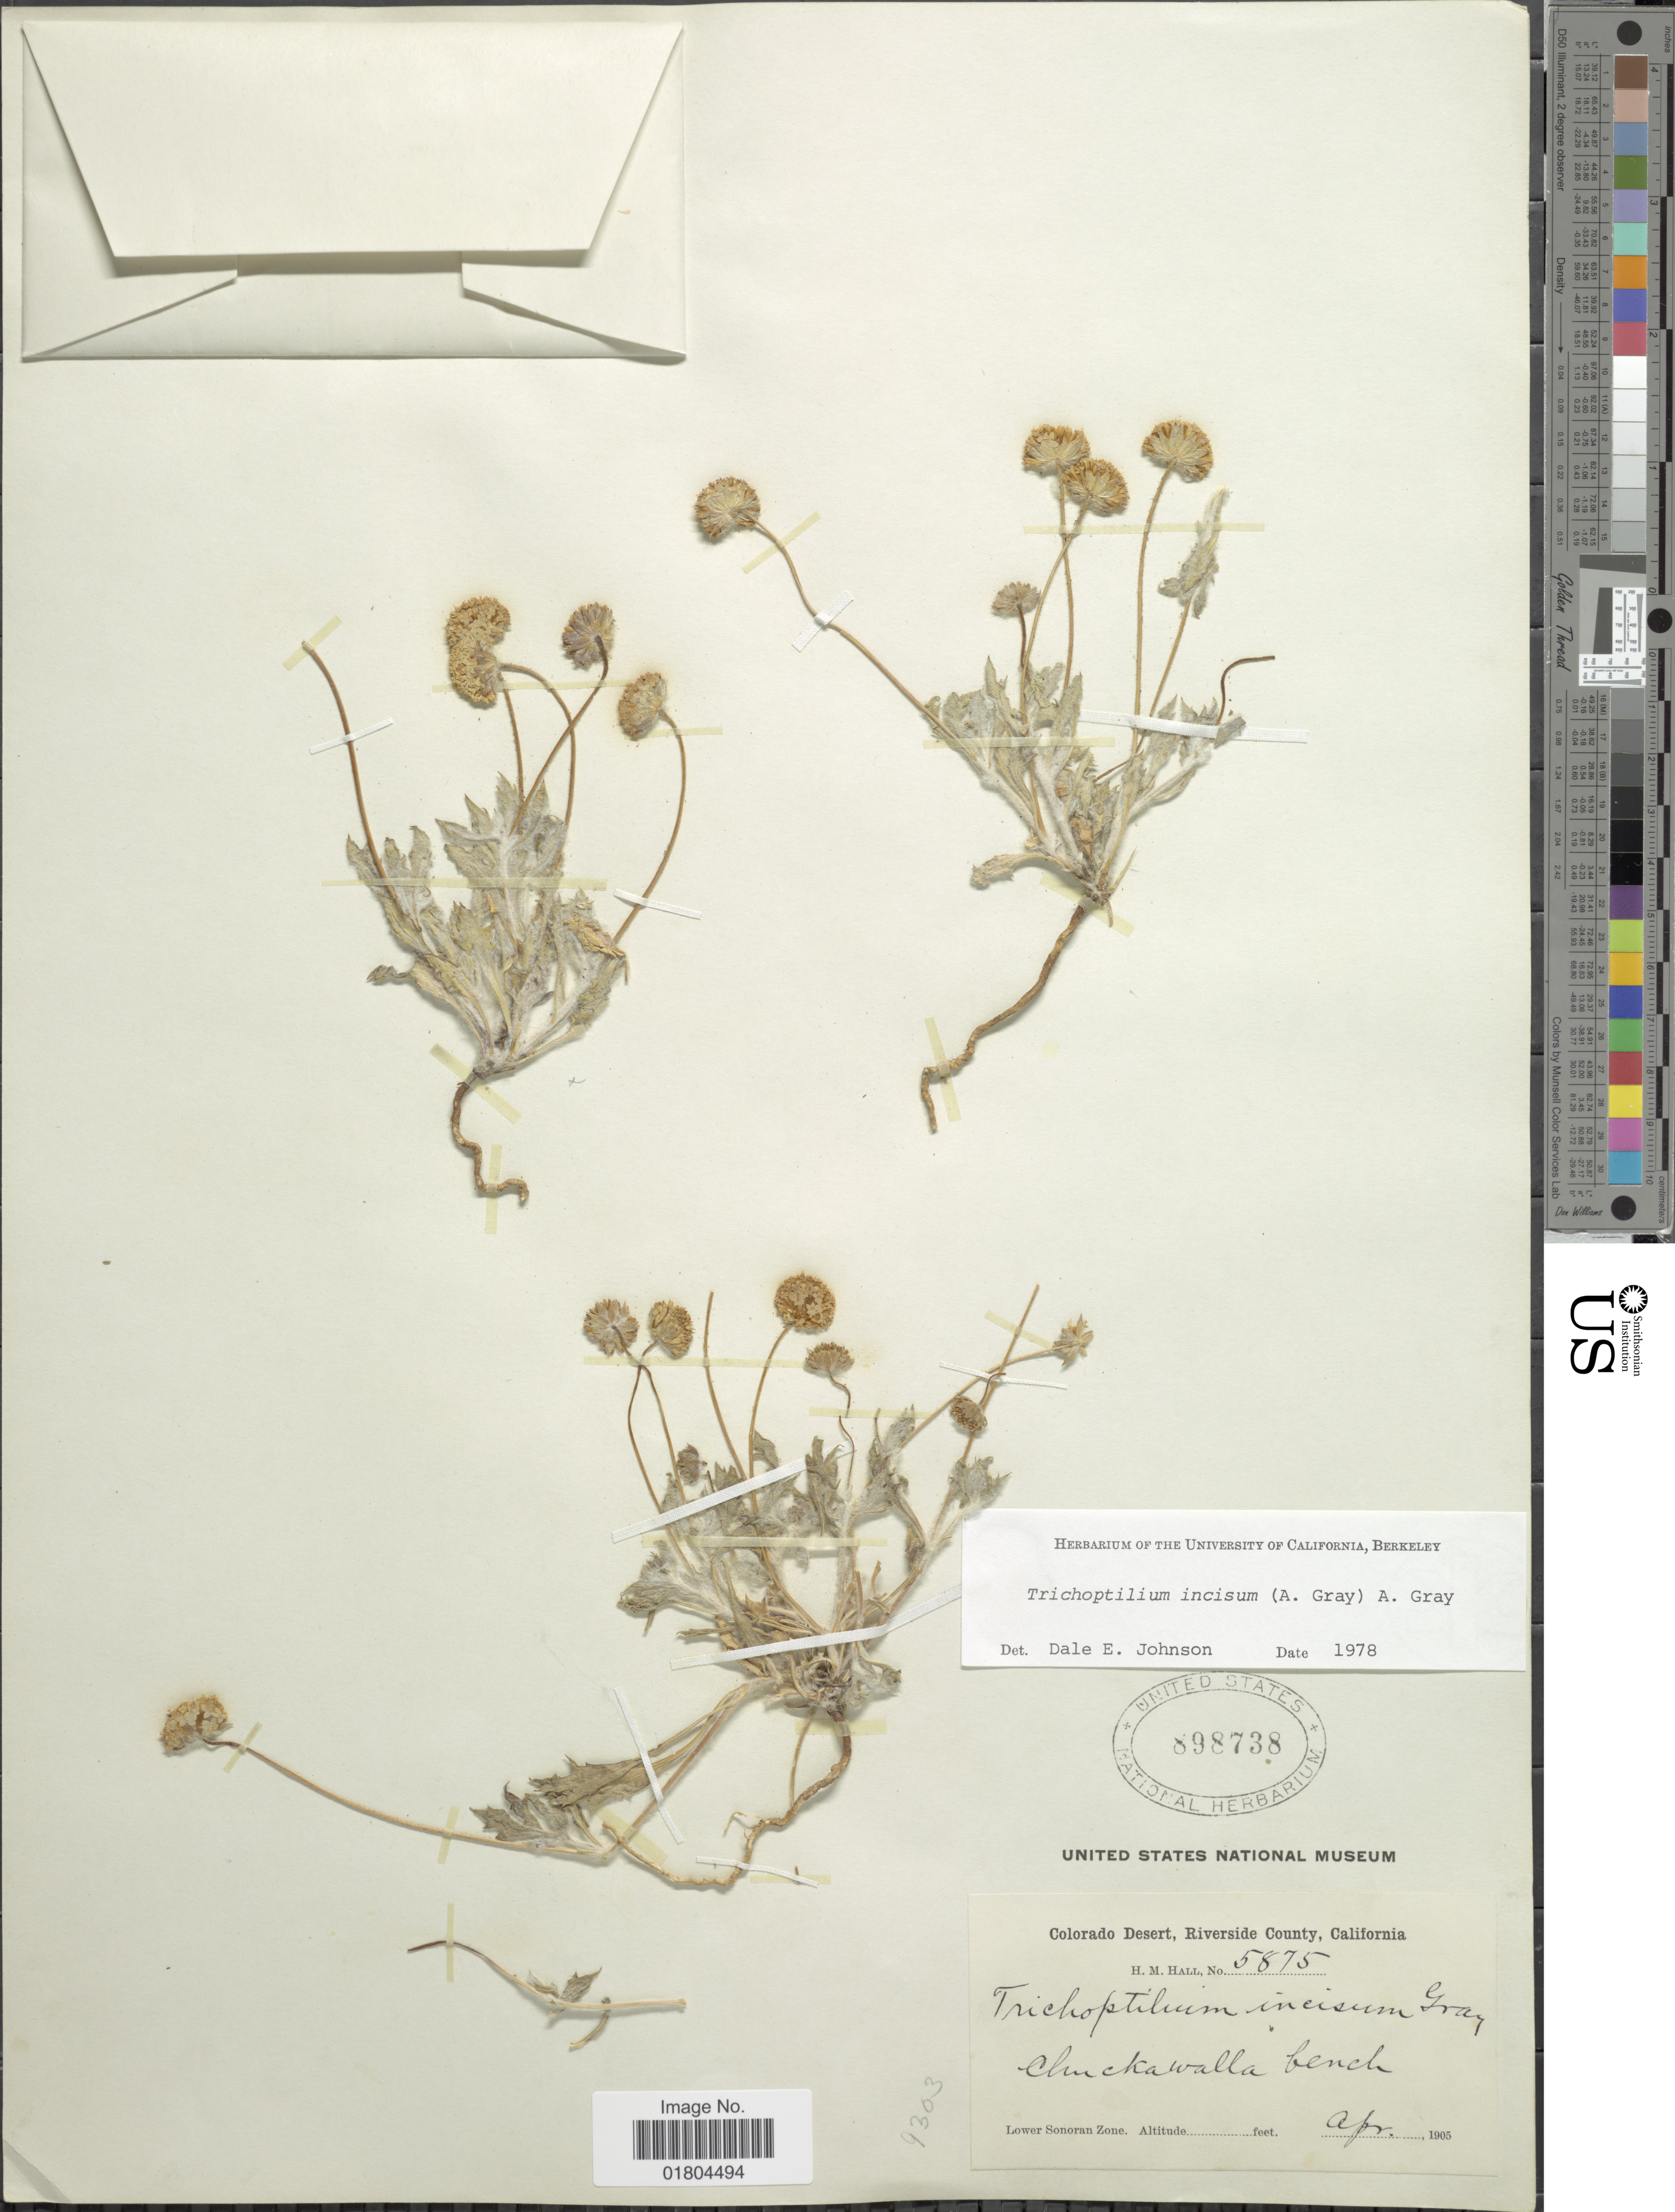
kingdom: Plantae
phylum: Tracheophyta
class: Magnoliopsida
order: Asterales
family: Asteraceae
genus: Trichoptilium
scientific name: Trichoptilium incisum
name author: (A. Gray) A. Gray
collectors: H. M. Hall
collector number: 5875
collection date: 1905-04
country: United States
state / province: California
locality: Chuckawalla Bench, Lower Sonoran Zone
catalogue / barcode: US 898738